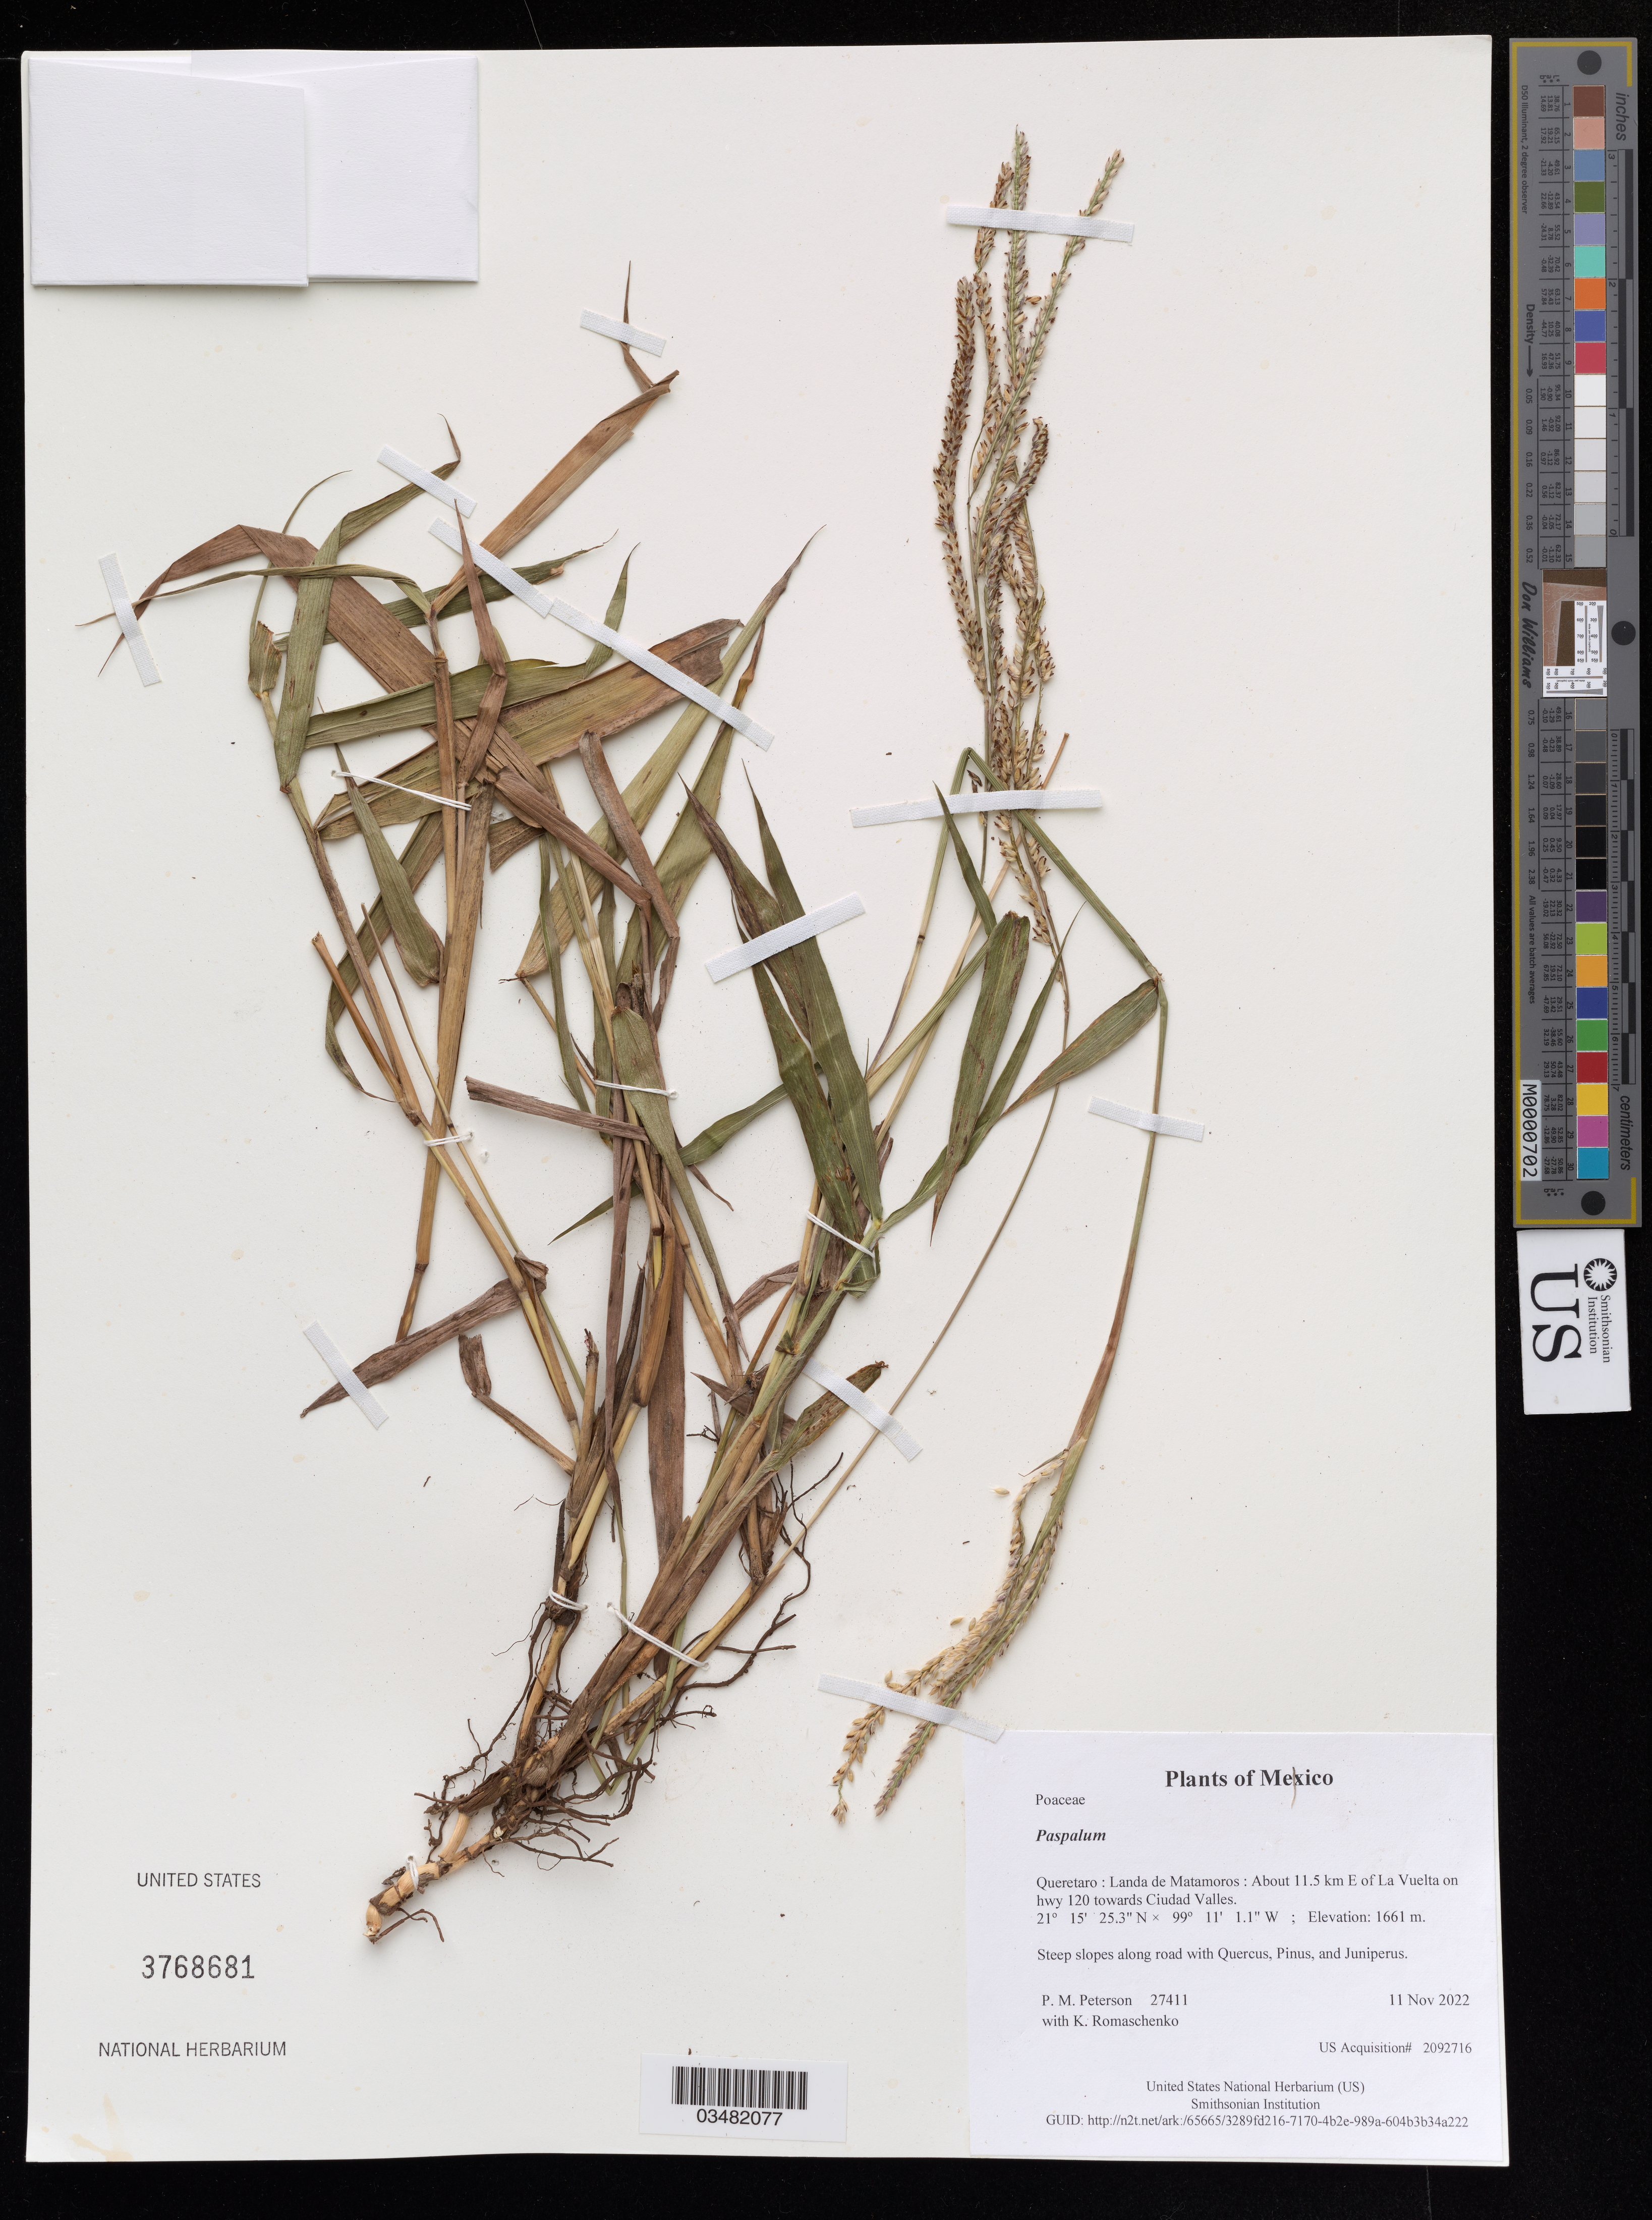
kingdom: Plantae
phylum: Tracheophyta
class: Liliopsida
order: Poales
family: Poaceae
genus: Paspalum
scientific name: Paspalum sp.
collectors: P. M. Peterson & K. Romaschenko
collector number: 27411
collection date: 2022-11-11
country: México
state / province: Queretaro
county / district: Landa de Matamoros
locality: About 11.5 km E of La Vuelta on hwy 120 towards Ciudad Valles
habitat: Steep slopes along road with Quercus, Pinus, and Juniperus.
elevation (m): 1661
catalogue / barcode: US 3768681